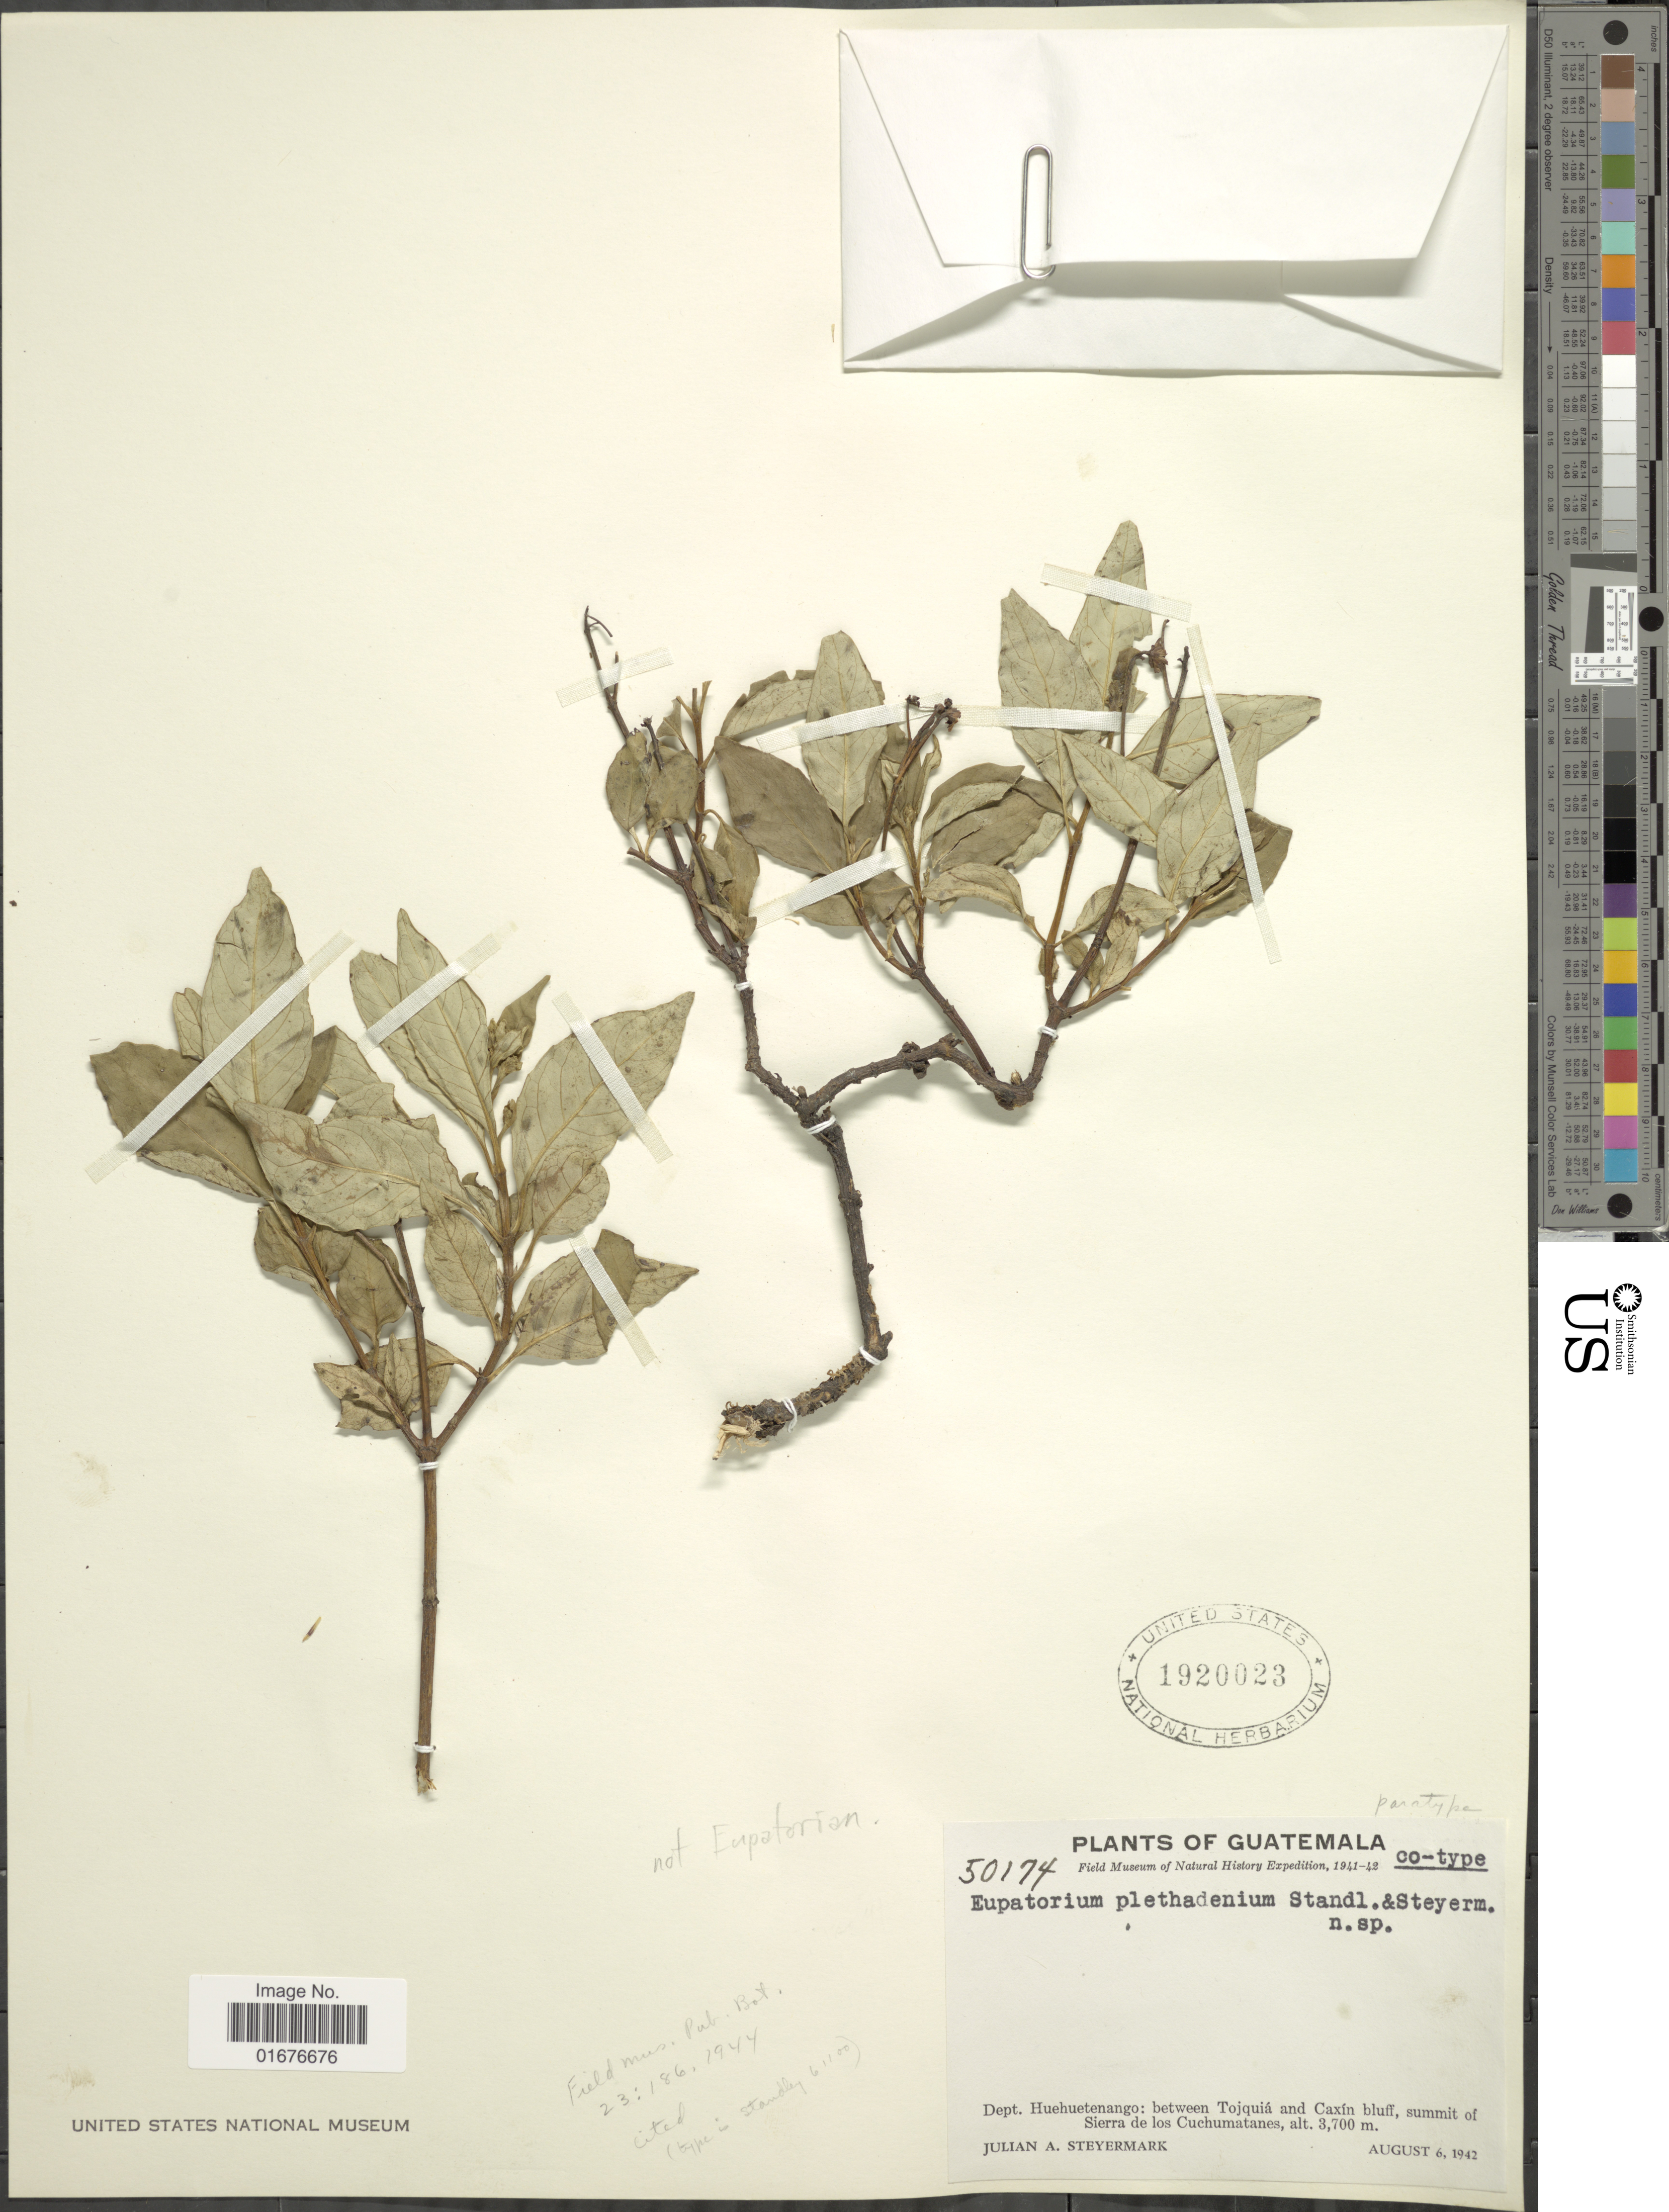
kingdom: Plantae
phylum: Tracheophyta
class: Magnoliopsida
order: Asterales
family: Asteraceae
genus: Ageratina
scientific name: Ageratina plethadenia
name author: (Standl. & Steyerm.) R.M. King & H. Rob.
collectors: J. Steyermark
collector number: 50174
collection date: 1942-08-06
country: Guatemala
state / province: Huehuetenango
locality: Between Tojquiá and Caxín bluff, summit of Sierra de los Cuchumatanes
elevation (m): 3700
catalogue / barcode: US 19200232